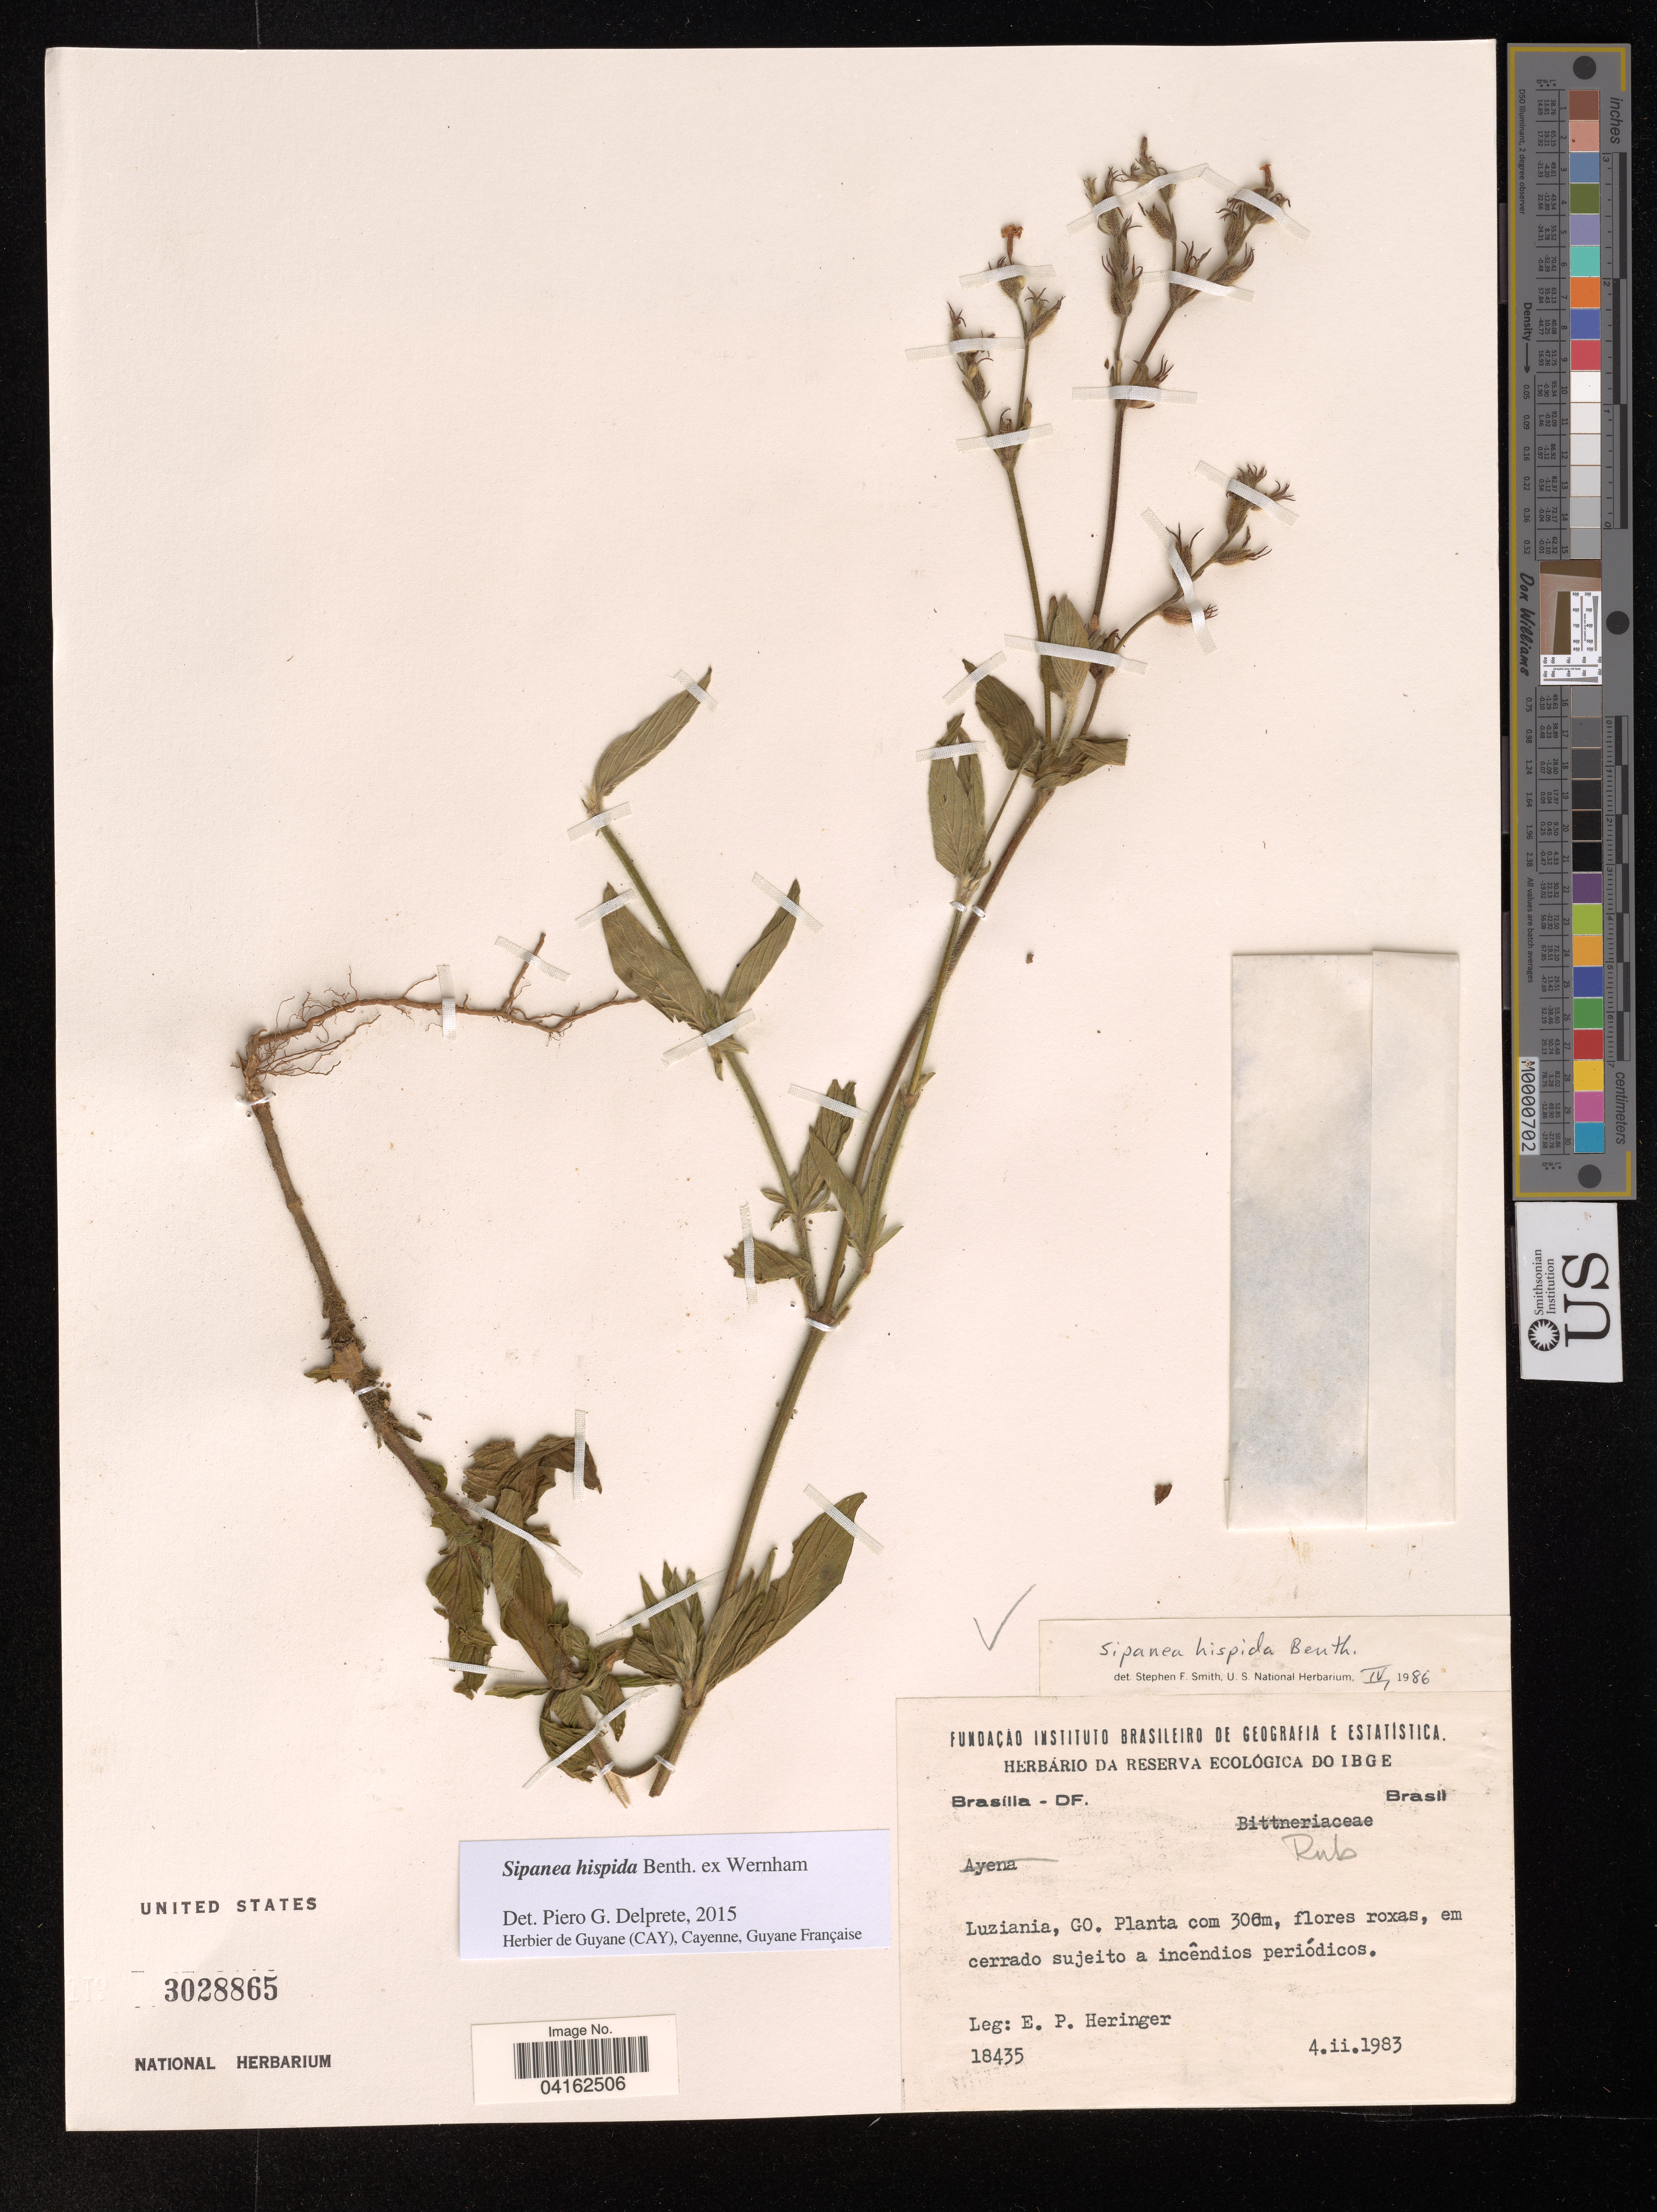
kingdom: Plantae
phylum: Tracheophyta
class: Magnoliopsida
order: Gentianales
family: Rubiaceae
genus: Sipanea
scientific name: Sipanea hispida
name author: Benth. ex Wernham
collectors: E. P. Heringer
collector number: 18435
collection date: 1983-02-04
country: Brazil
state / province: Goiás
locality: Luziania, GO.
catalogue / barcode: US 3028865